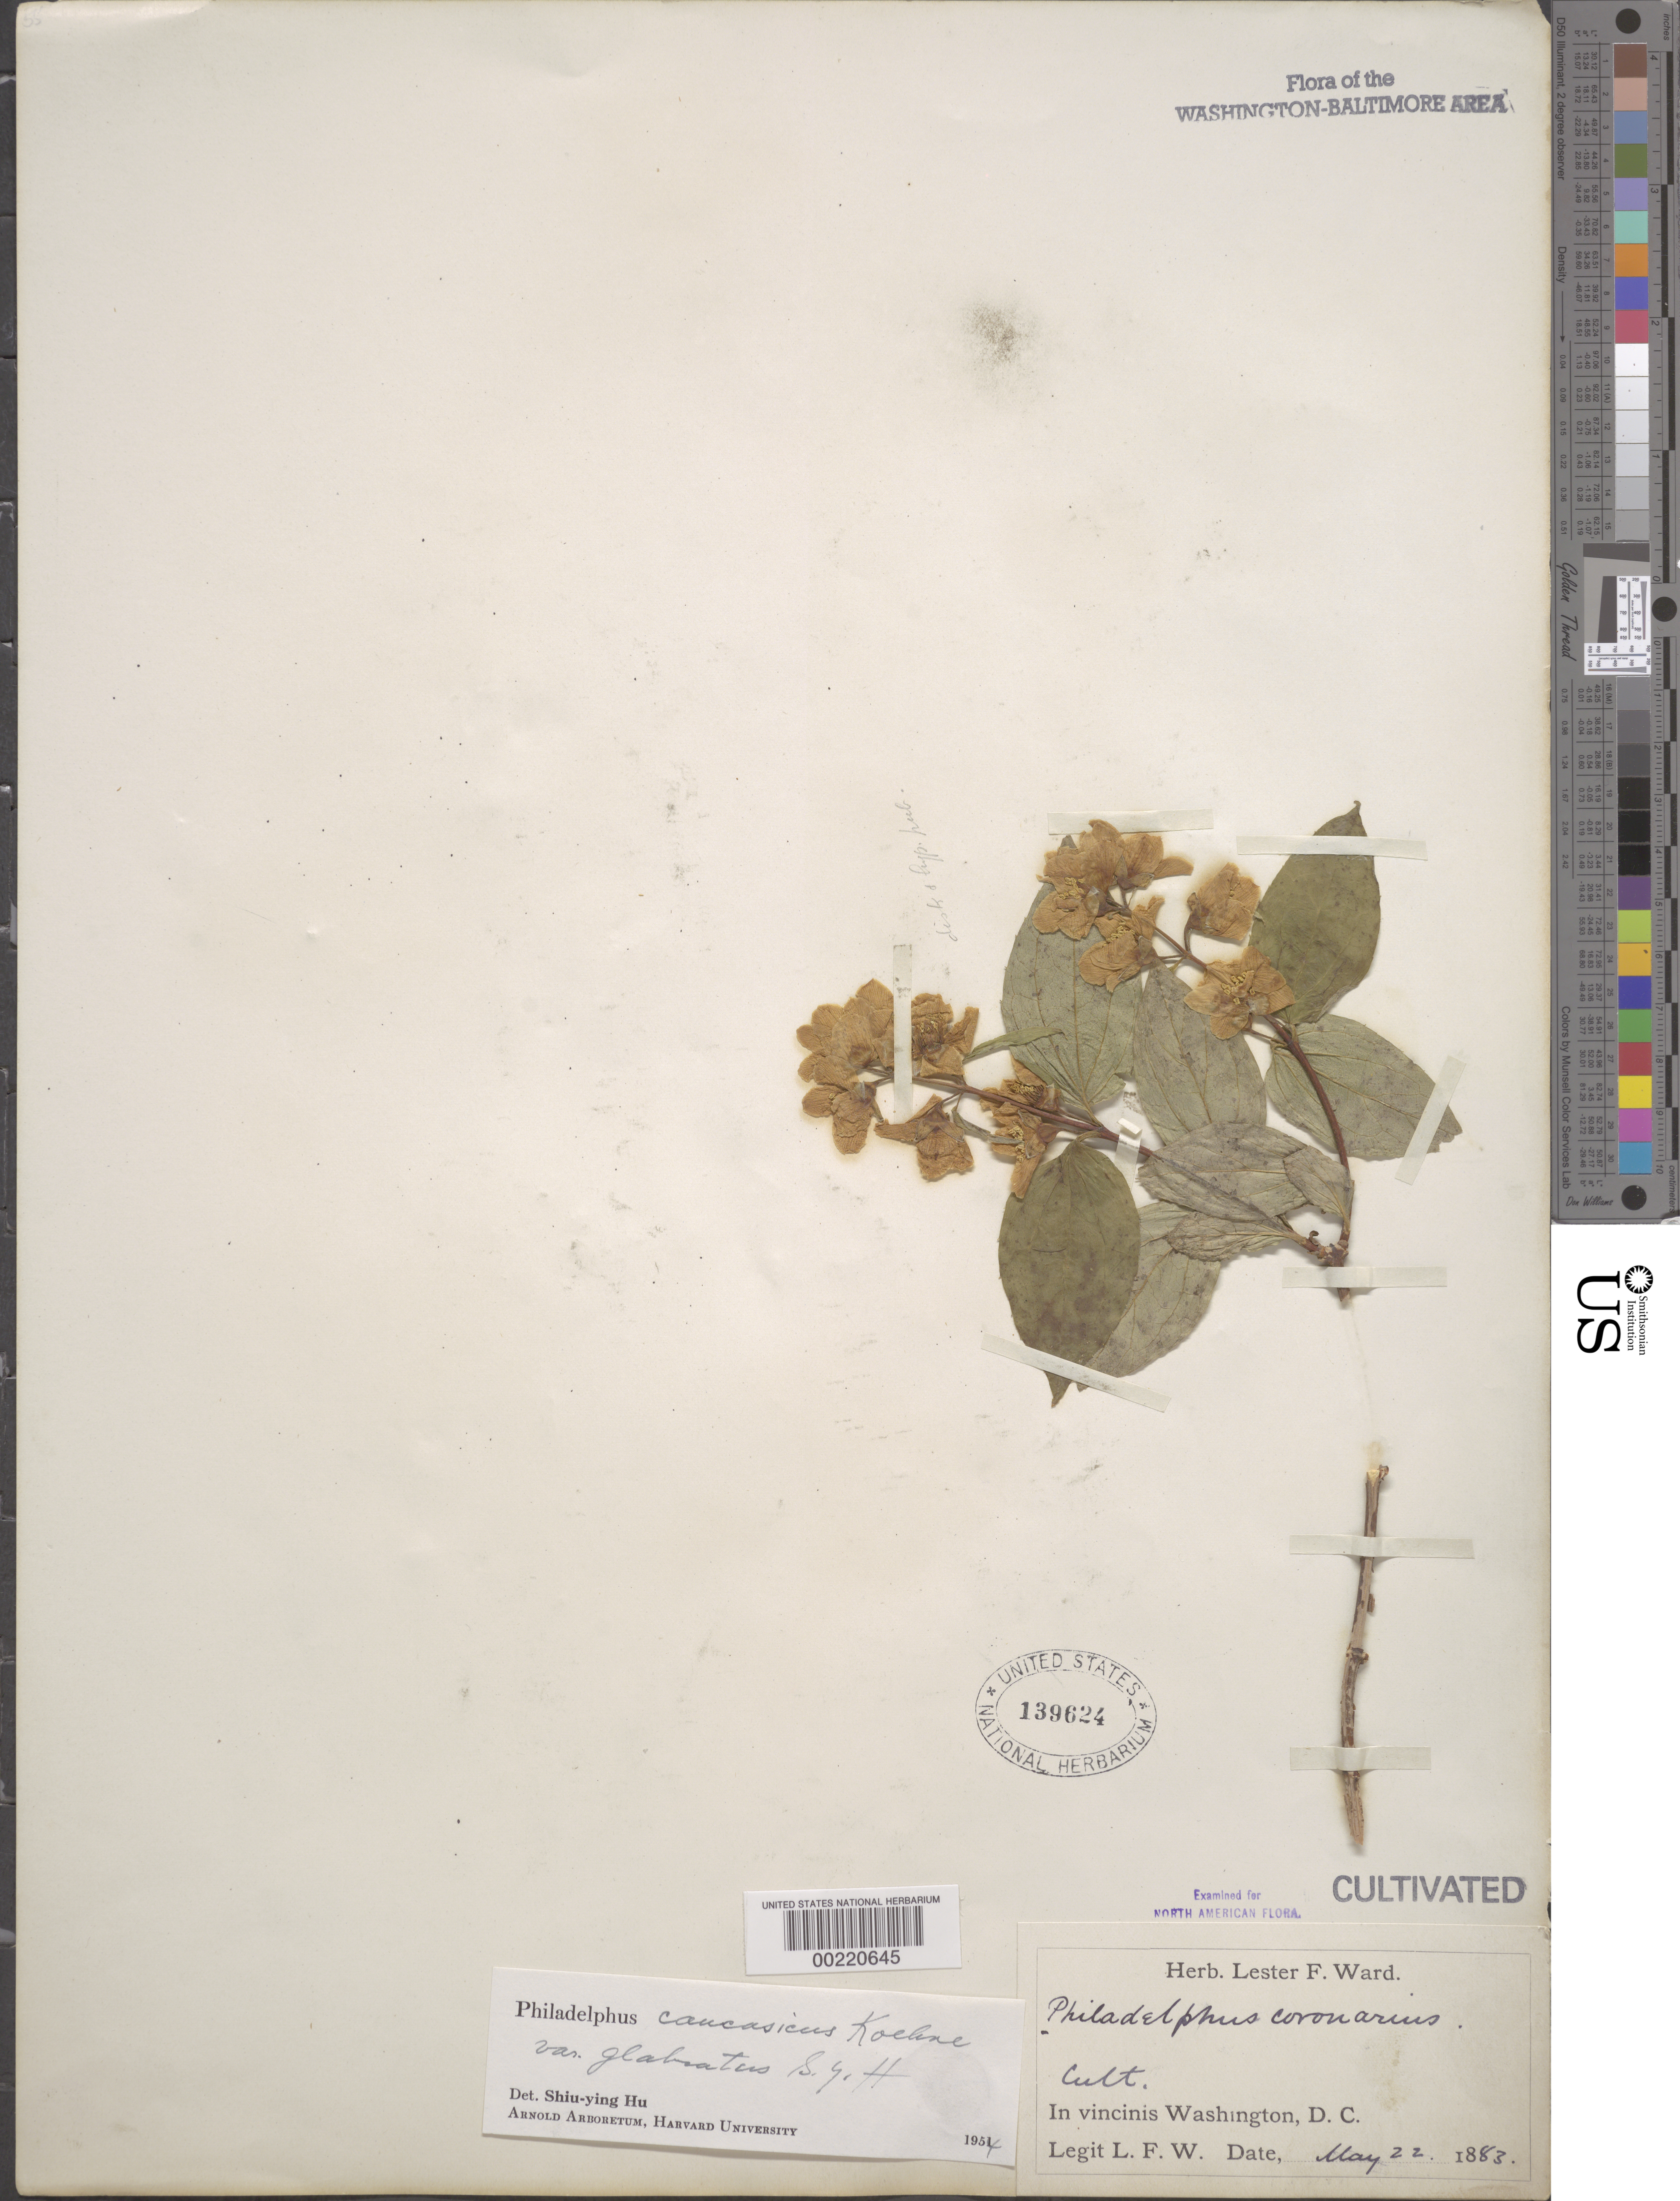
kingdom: Plantae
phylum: Tracheophyta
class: Magnoliopsida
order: Cornales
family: Hydrangeaceae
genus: Philadelphus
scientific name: Philadelphus caucasicus var. glabratus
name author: Hu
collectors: L. F. Ward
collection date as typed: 22 May 1883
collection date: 1883-05-22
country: United States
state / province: District of Columbia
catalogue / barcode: US 139624